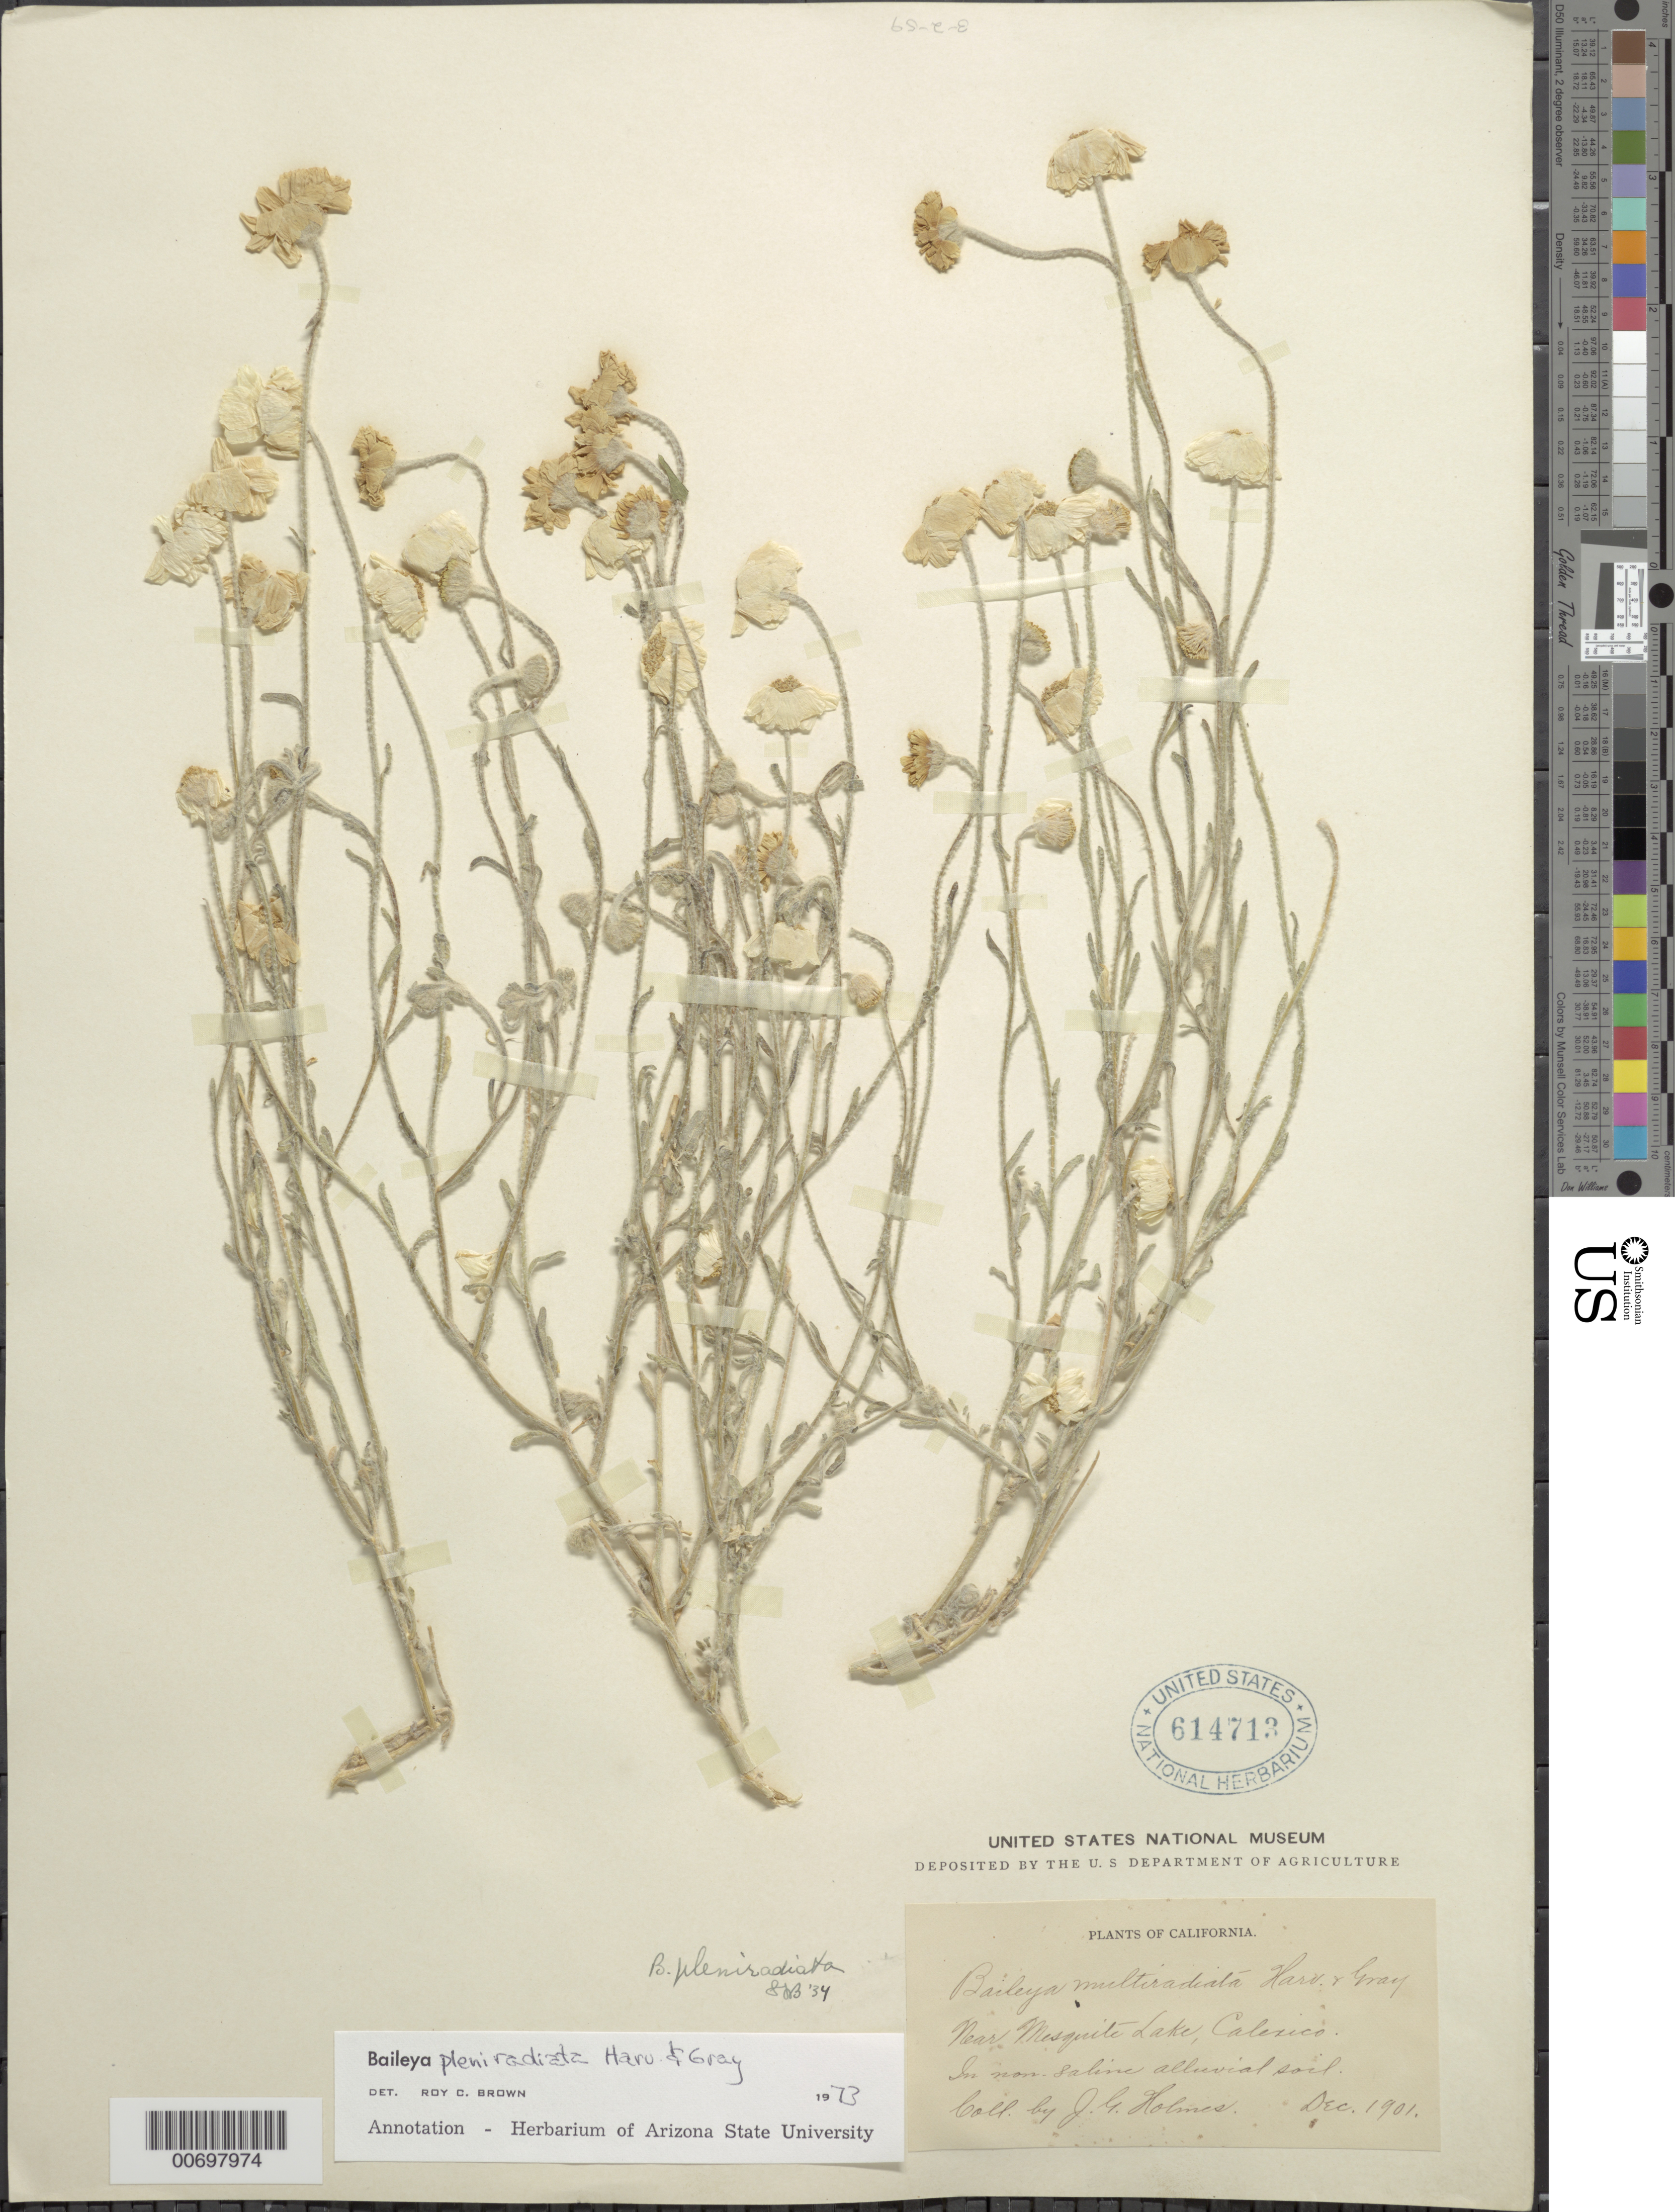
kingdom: Plantae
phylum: Tracheophyta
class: Magnoliopsida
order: Asterales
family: Asteraceae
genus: Baileya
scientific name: Baileya pleniradiata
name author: Harv. & A. Gray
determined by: Brown, Roy C.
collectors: J. Holmes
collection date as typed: Dec 1901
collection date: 1901-12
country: United States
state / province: California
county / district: Imperial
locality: Near Mesquite Lake, Calexico.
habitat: In non-saline alluvial soil.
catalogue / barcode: US 614713